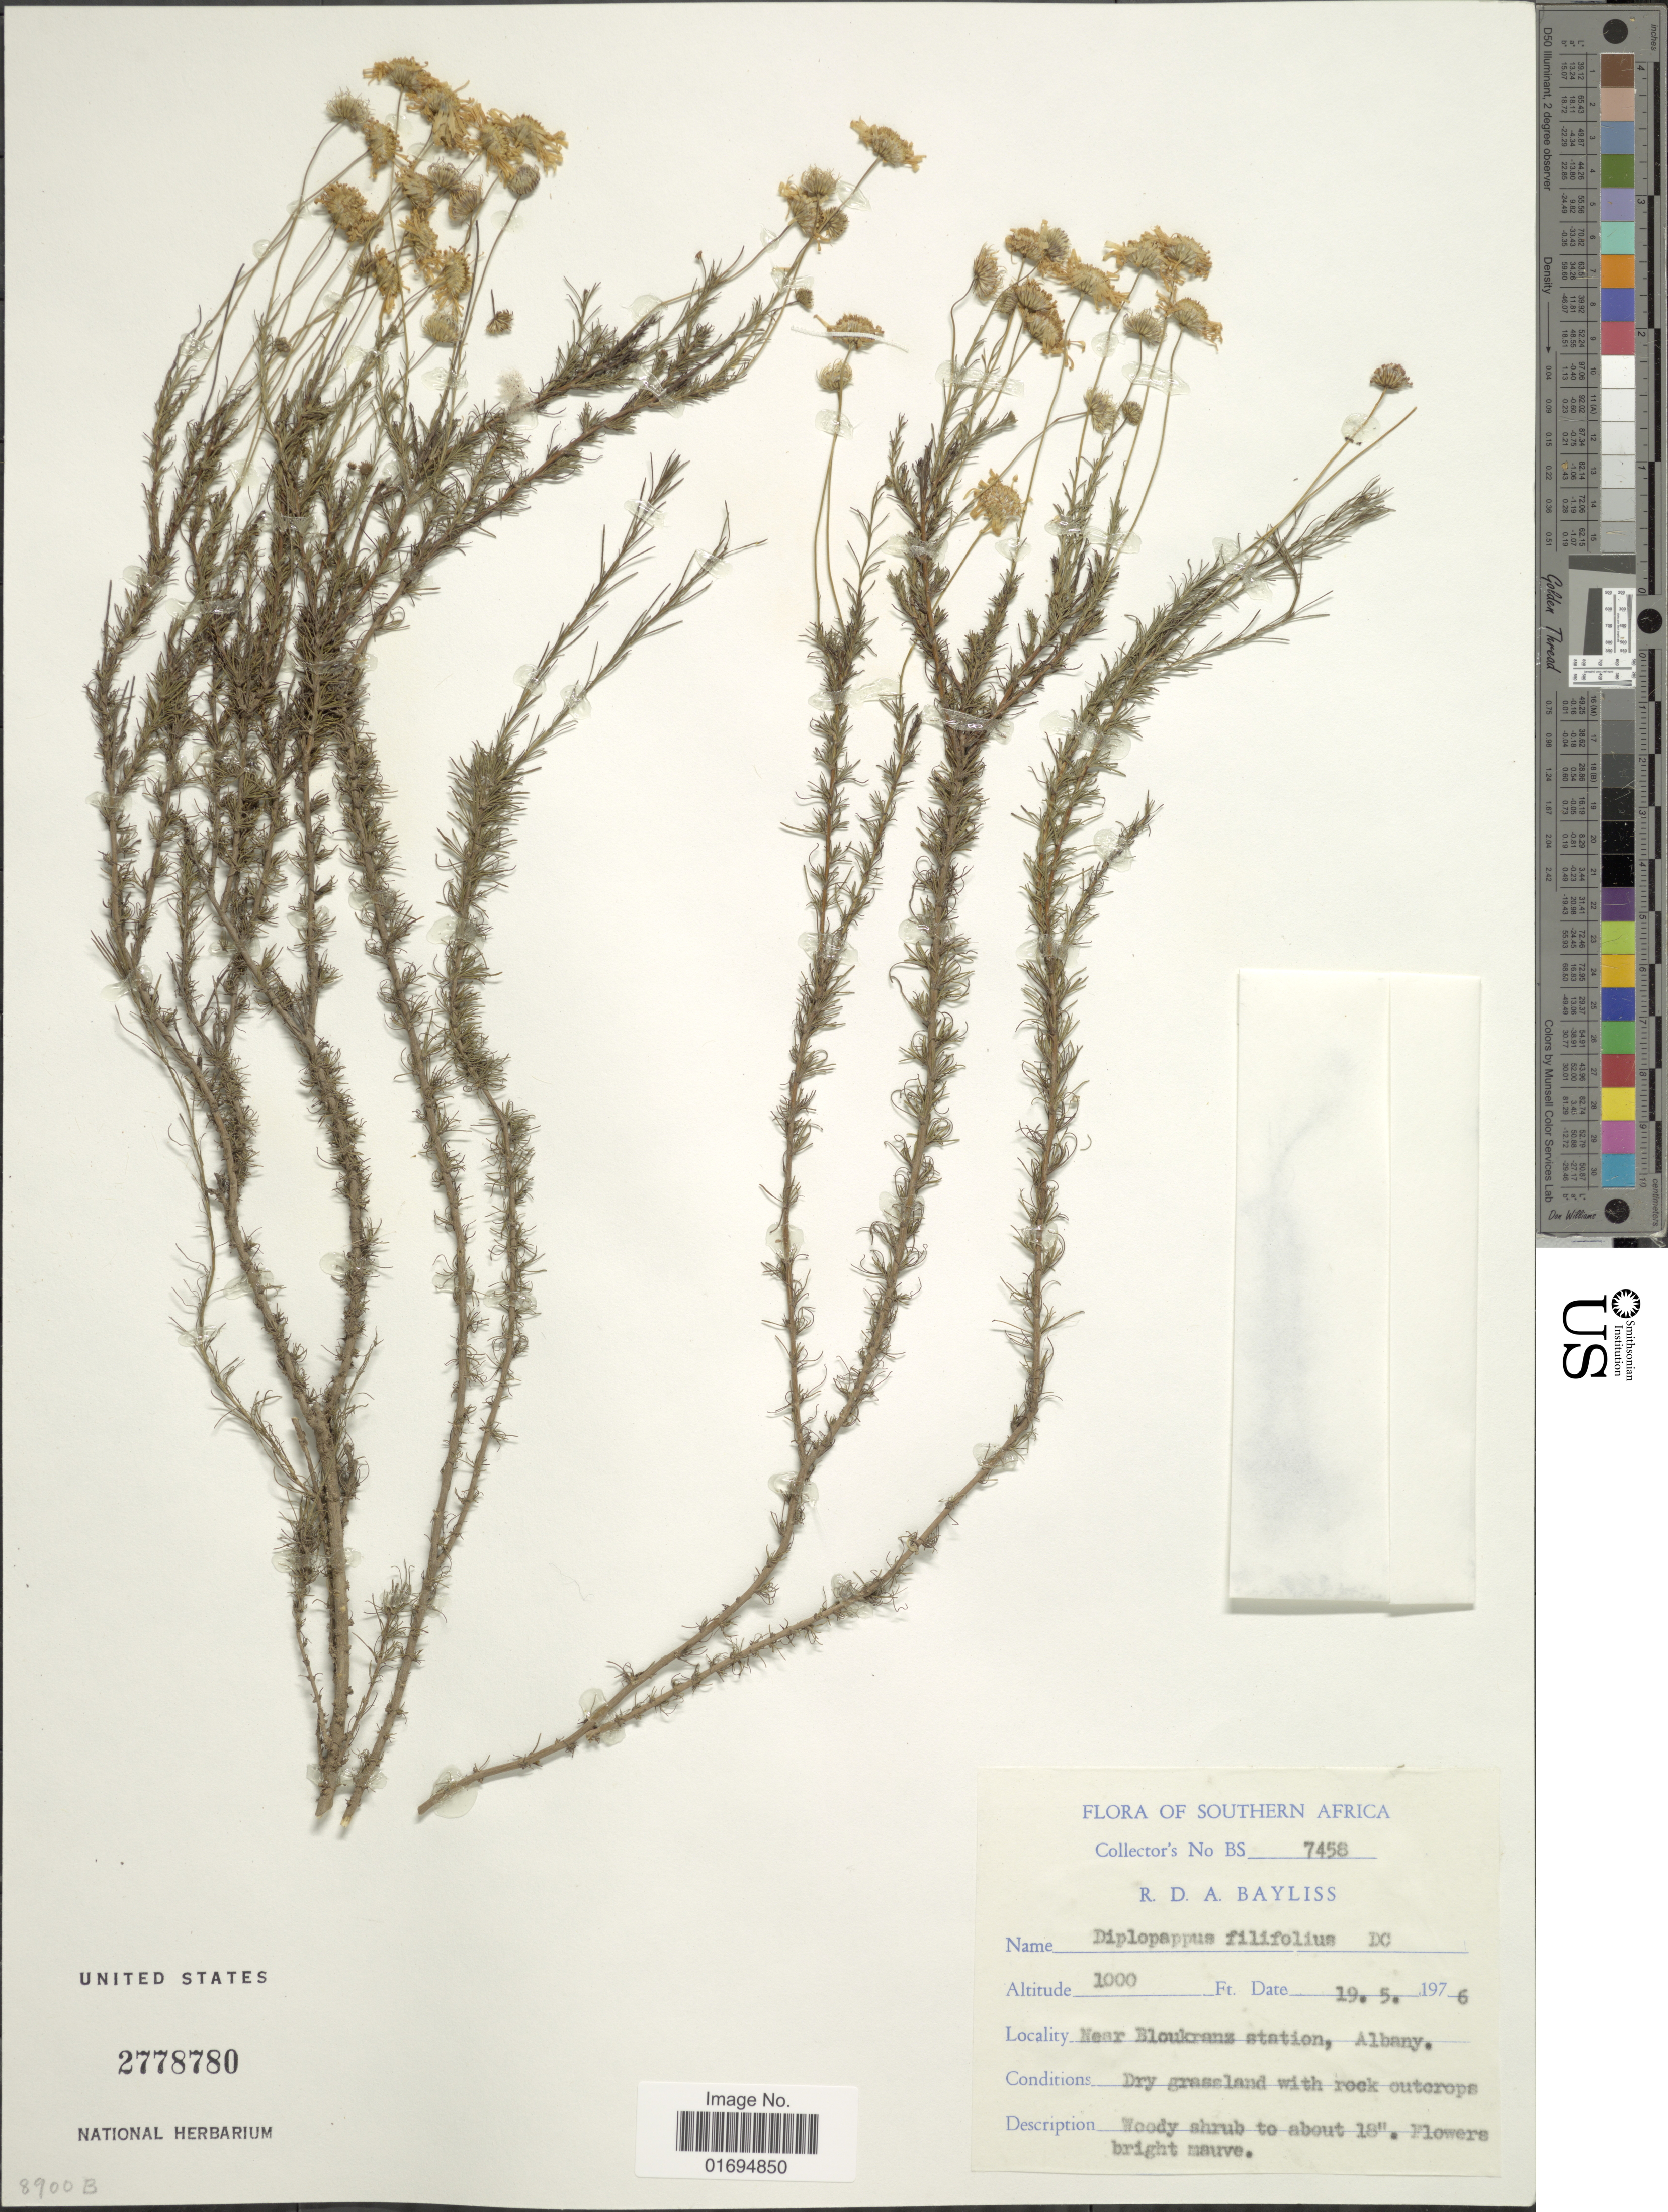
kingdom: Plantae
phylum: Tracheophyta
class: Magnoliopsida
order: Asterales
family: Asteraceae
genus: Felicia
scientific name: Felicia filifolia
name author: (Vent.) Burtt Davy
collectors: R. Bayliss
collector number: BS7458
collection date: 1976-05-19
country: South Africa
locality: Southern Africa, near Bloukranz station, Albany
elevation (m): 305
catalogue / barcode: US 2778780